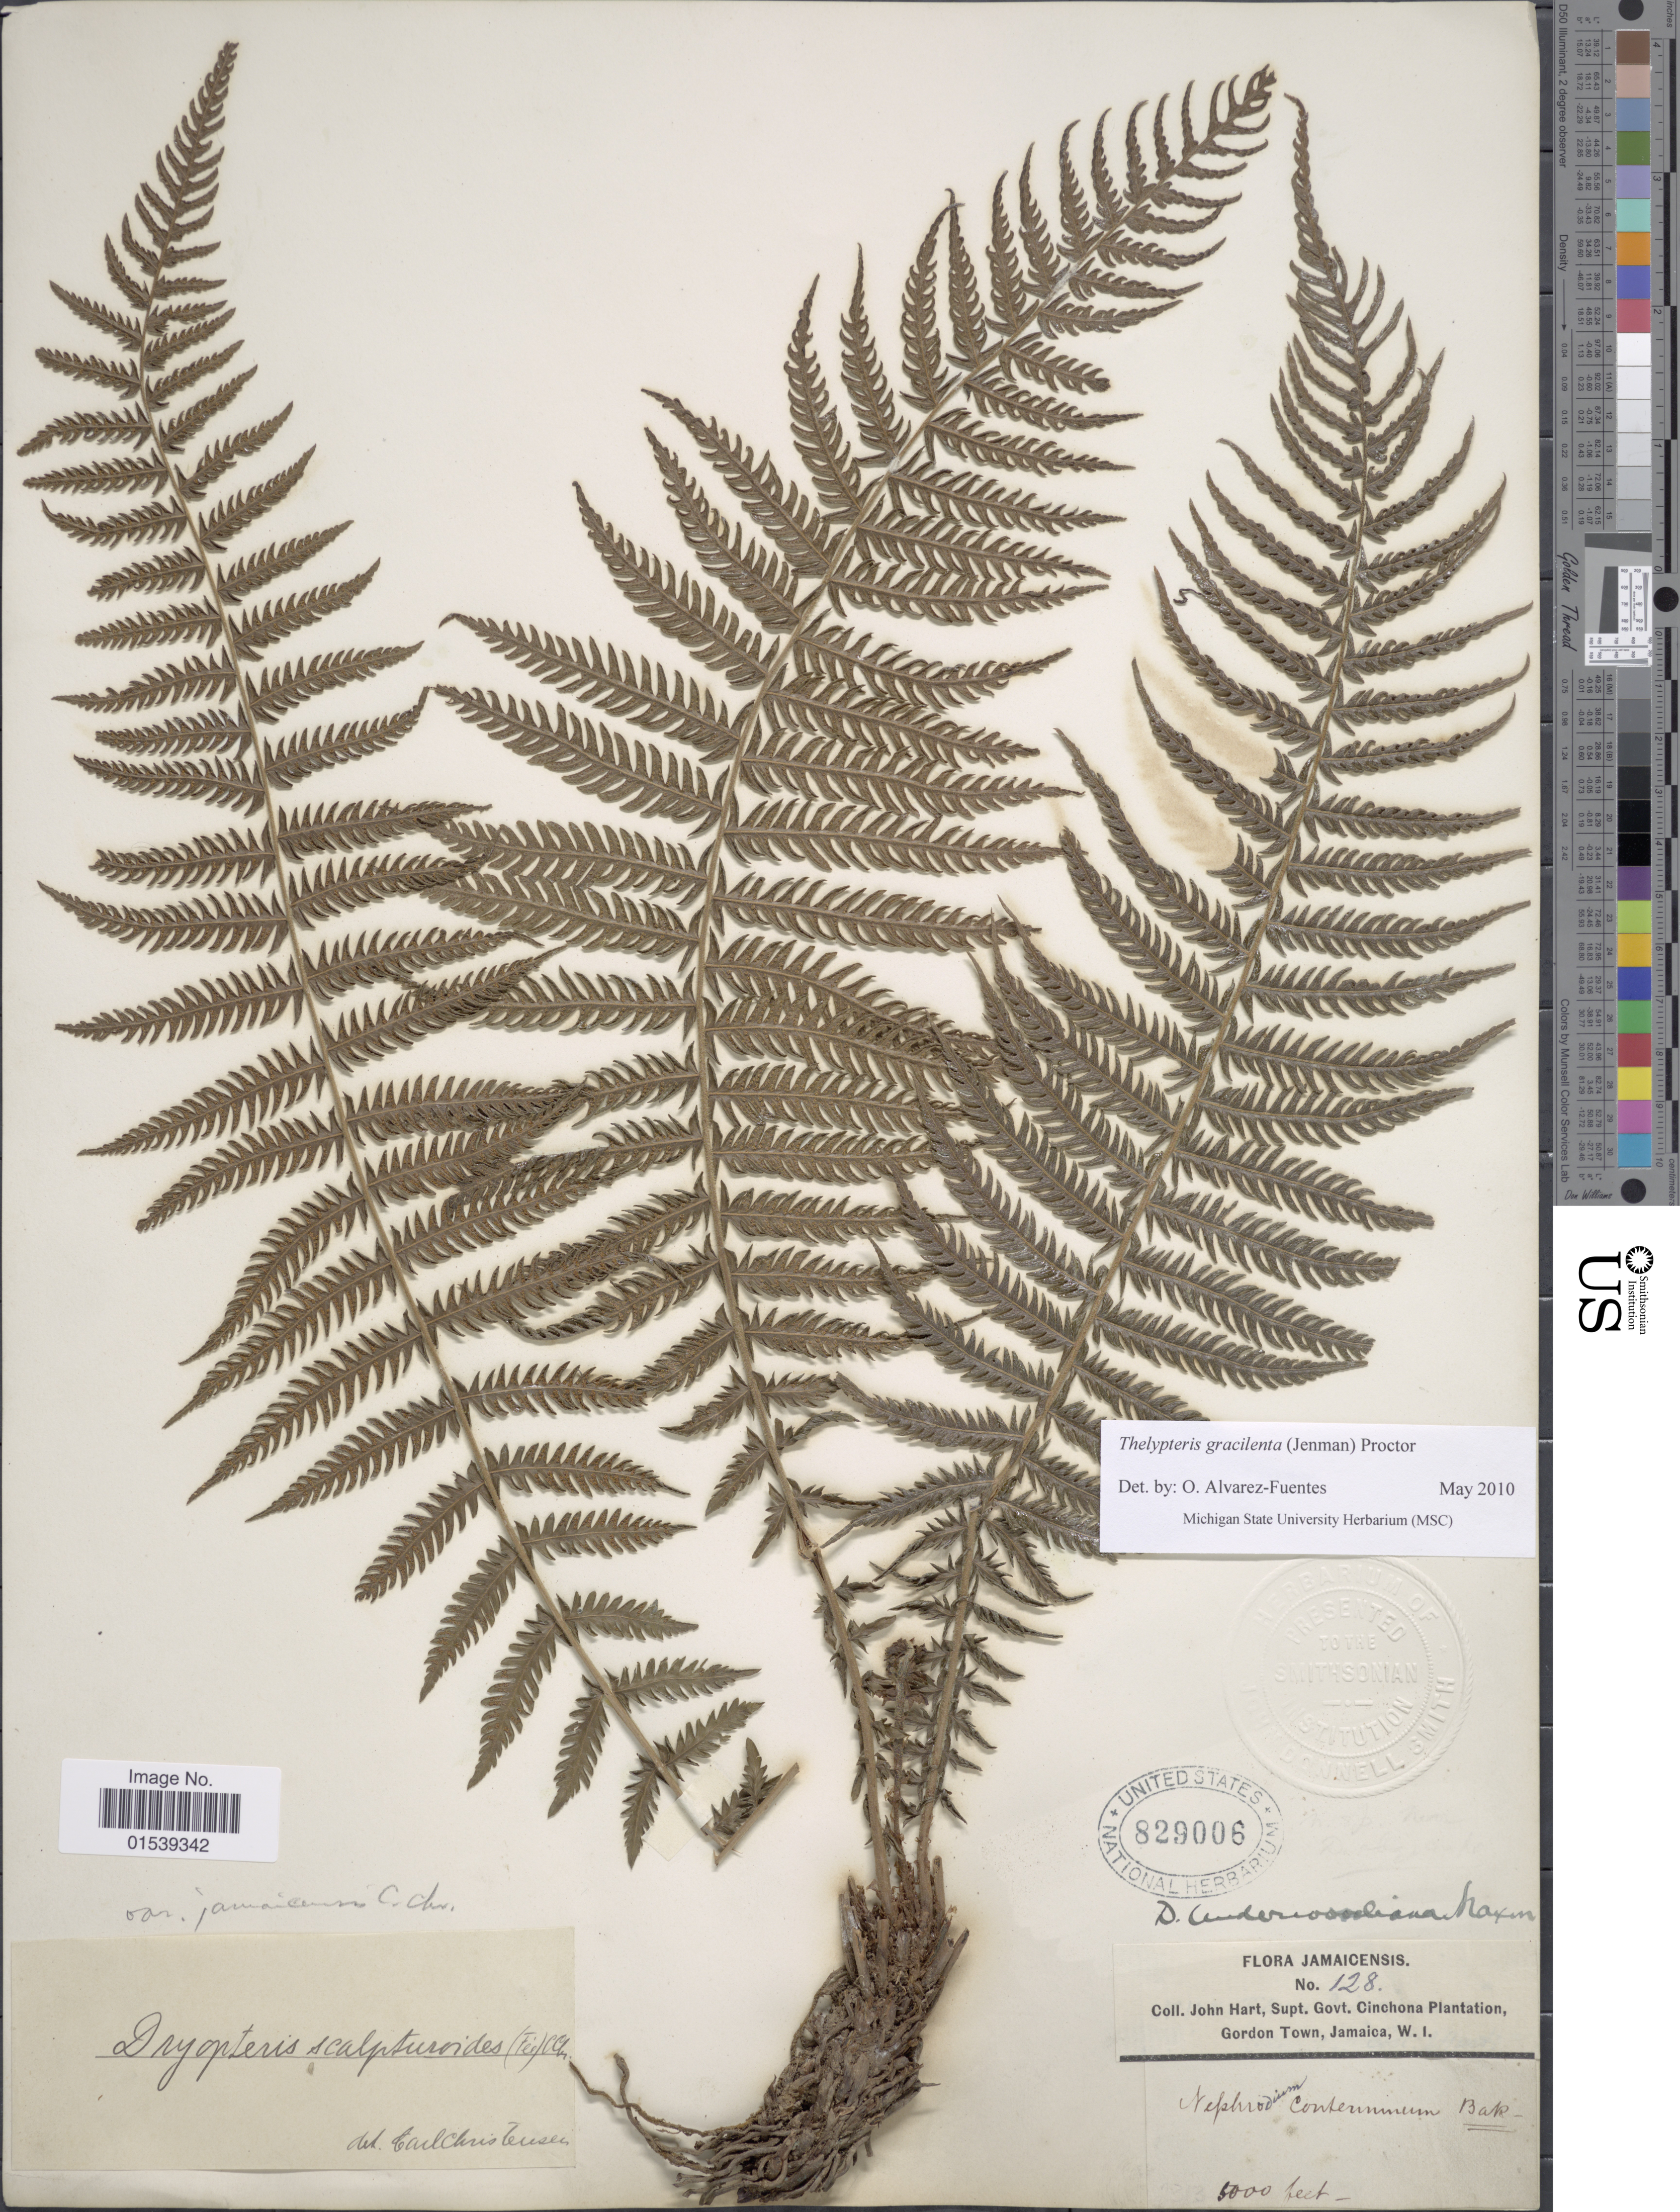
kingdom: Plantae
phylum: Tracheophyta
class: Polypodiopsida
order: Polypodiales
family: Thelypteridaceae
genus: Amauropelta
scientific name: Amauropelta gracilienta (Jenman) comb. nov., ined. 2015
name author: (Jenman)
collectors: J. H. Hart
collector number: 128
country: Jamaica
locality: Jamaicensis, Supt. Govt. Cinchona Plantation, Gordon Town, Jamaica, W. I. [unsure placement]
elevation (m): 1524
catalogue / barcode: US 829006